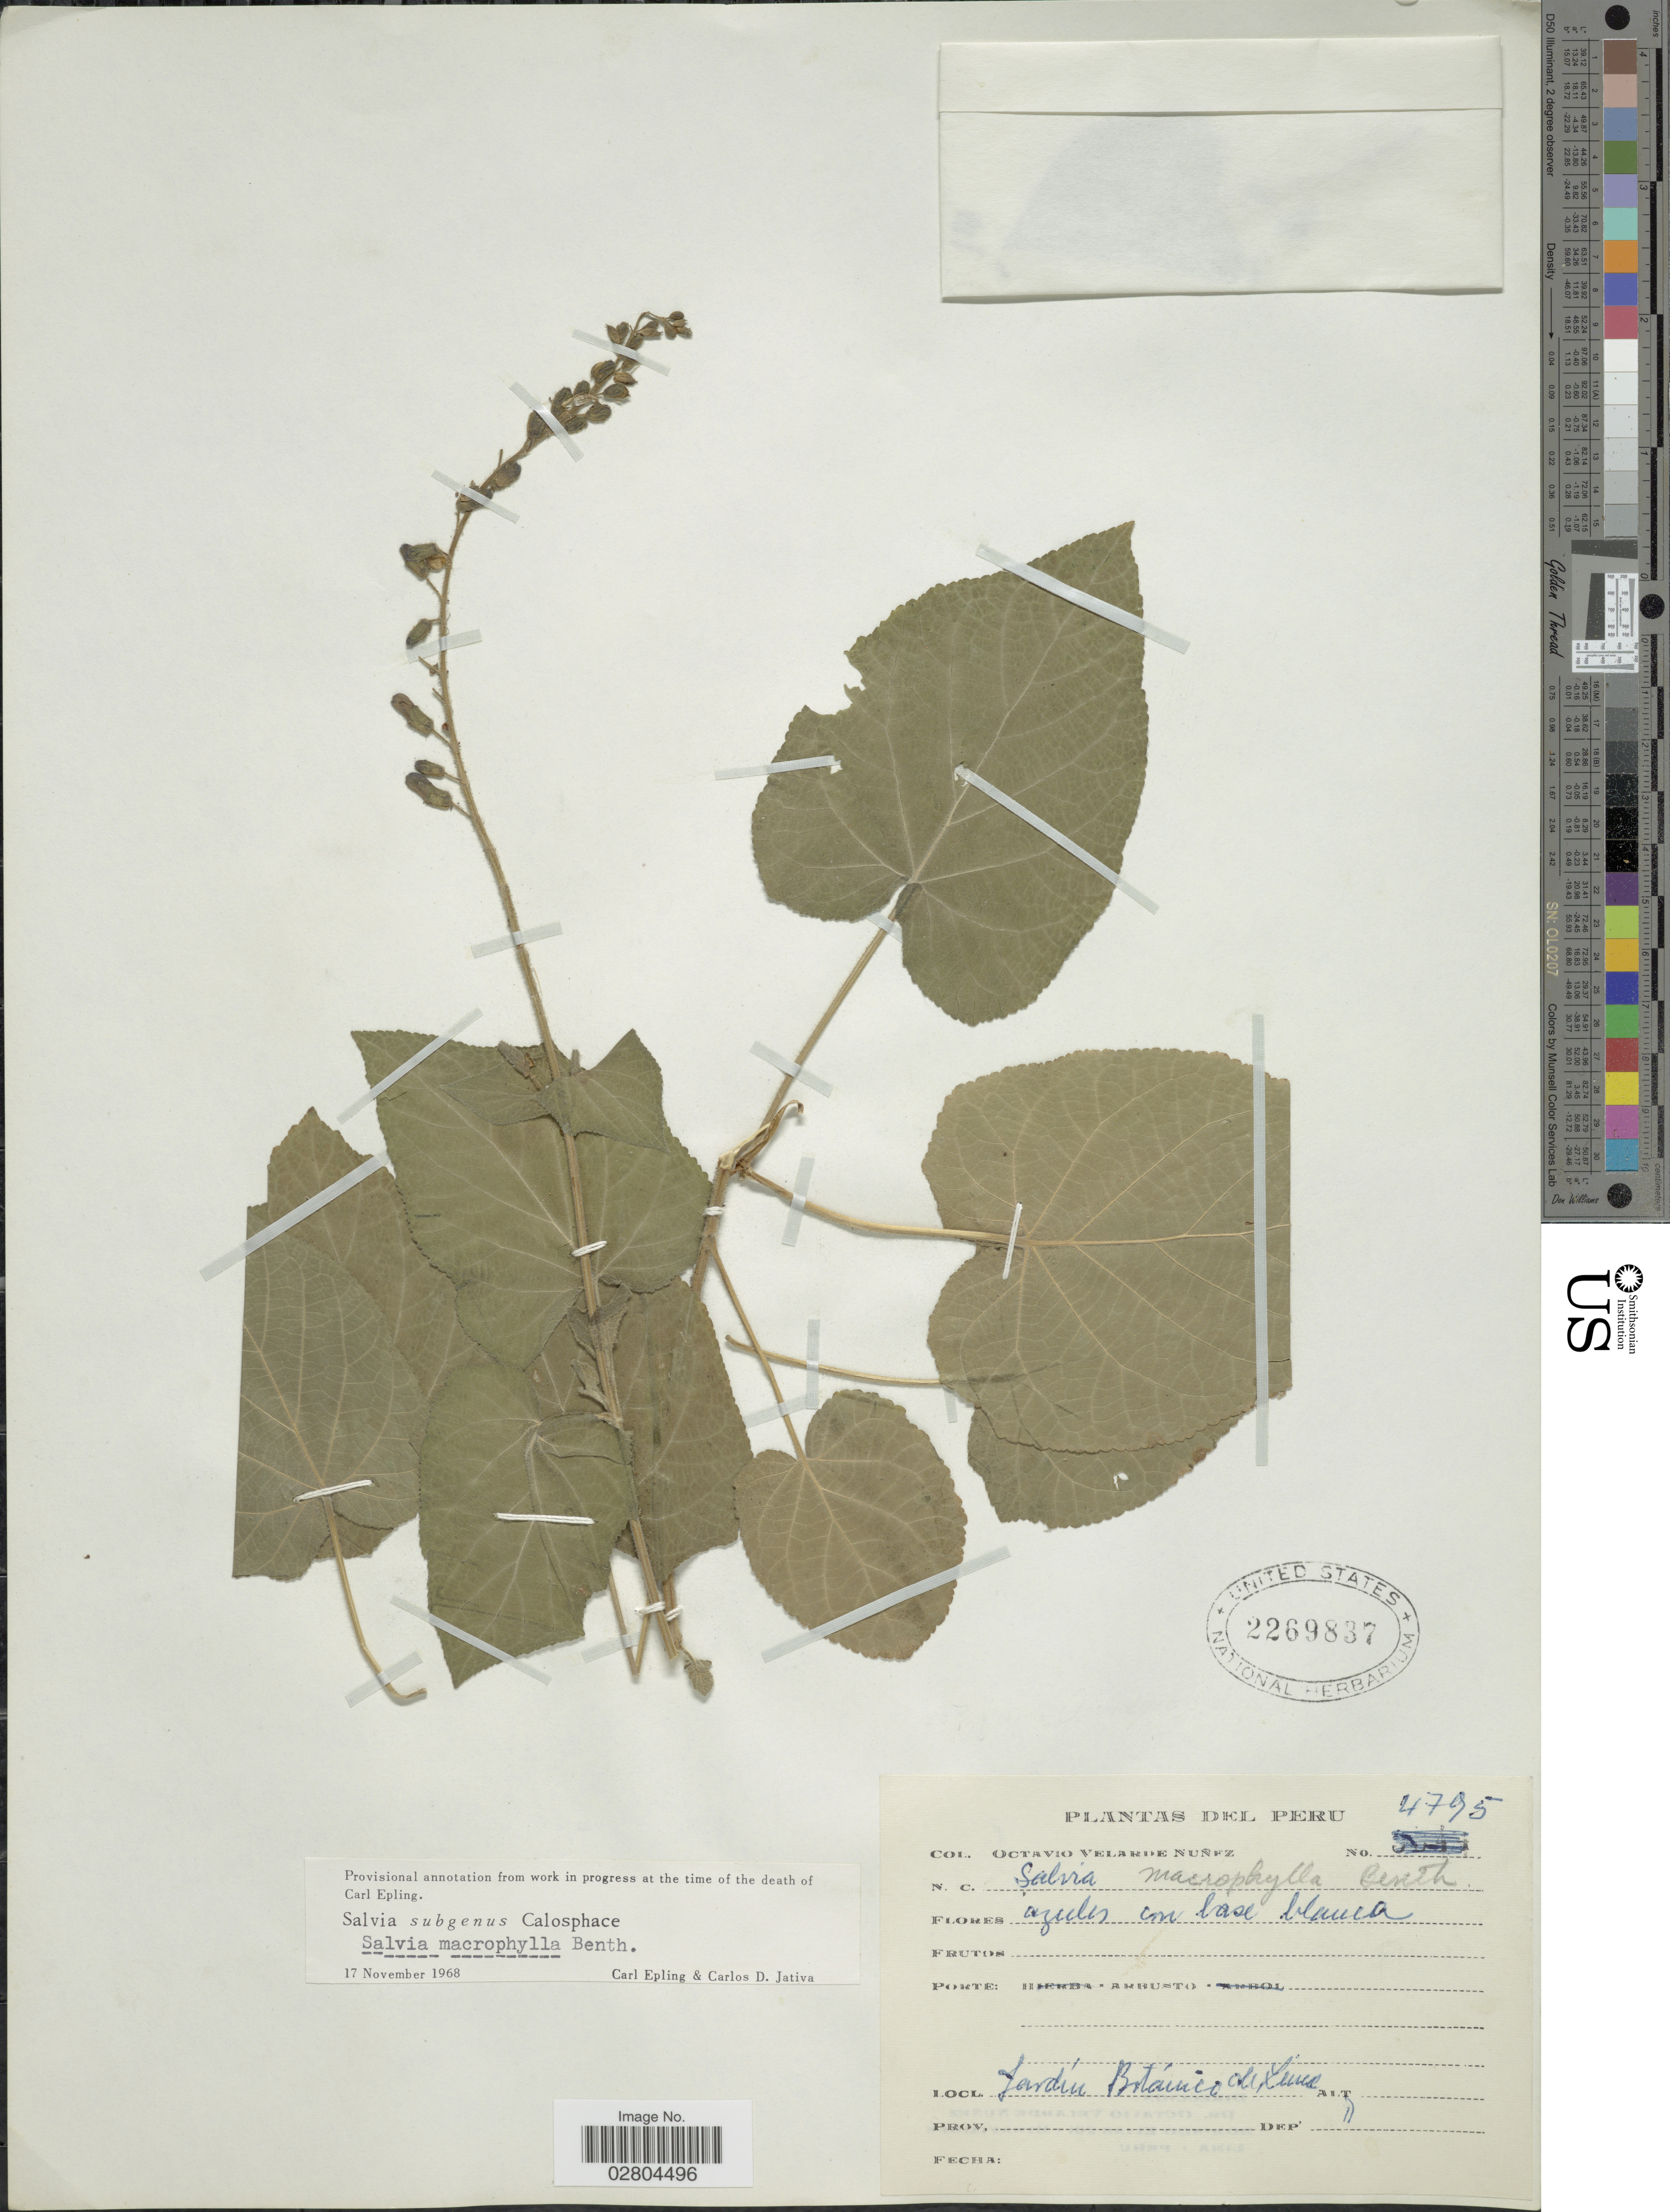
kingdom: Plantae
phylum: Tracheophyta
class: Magnoliopsida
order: Lamiales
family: Lamiaceae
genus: Salvia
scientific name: Salvia macrophylla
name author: Benth.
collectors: O. Nuñez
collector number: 4795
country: Peru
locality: Jardín Botanico de Lima.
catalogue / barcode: US 2269837